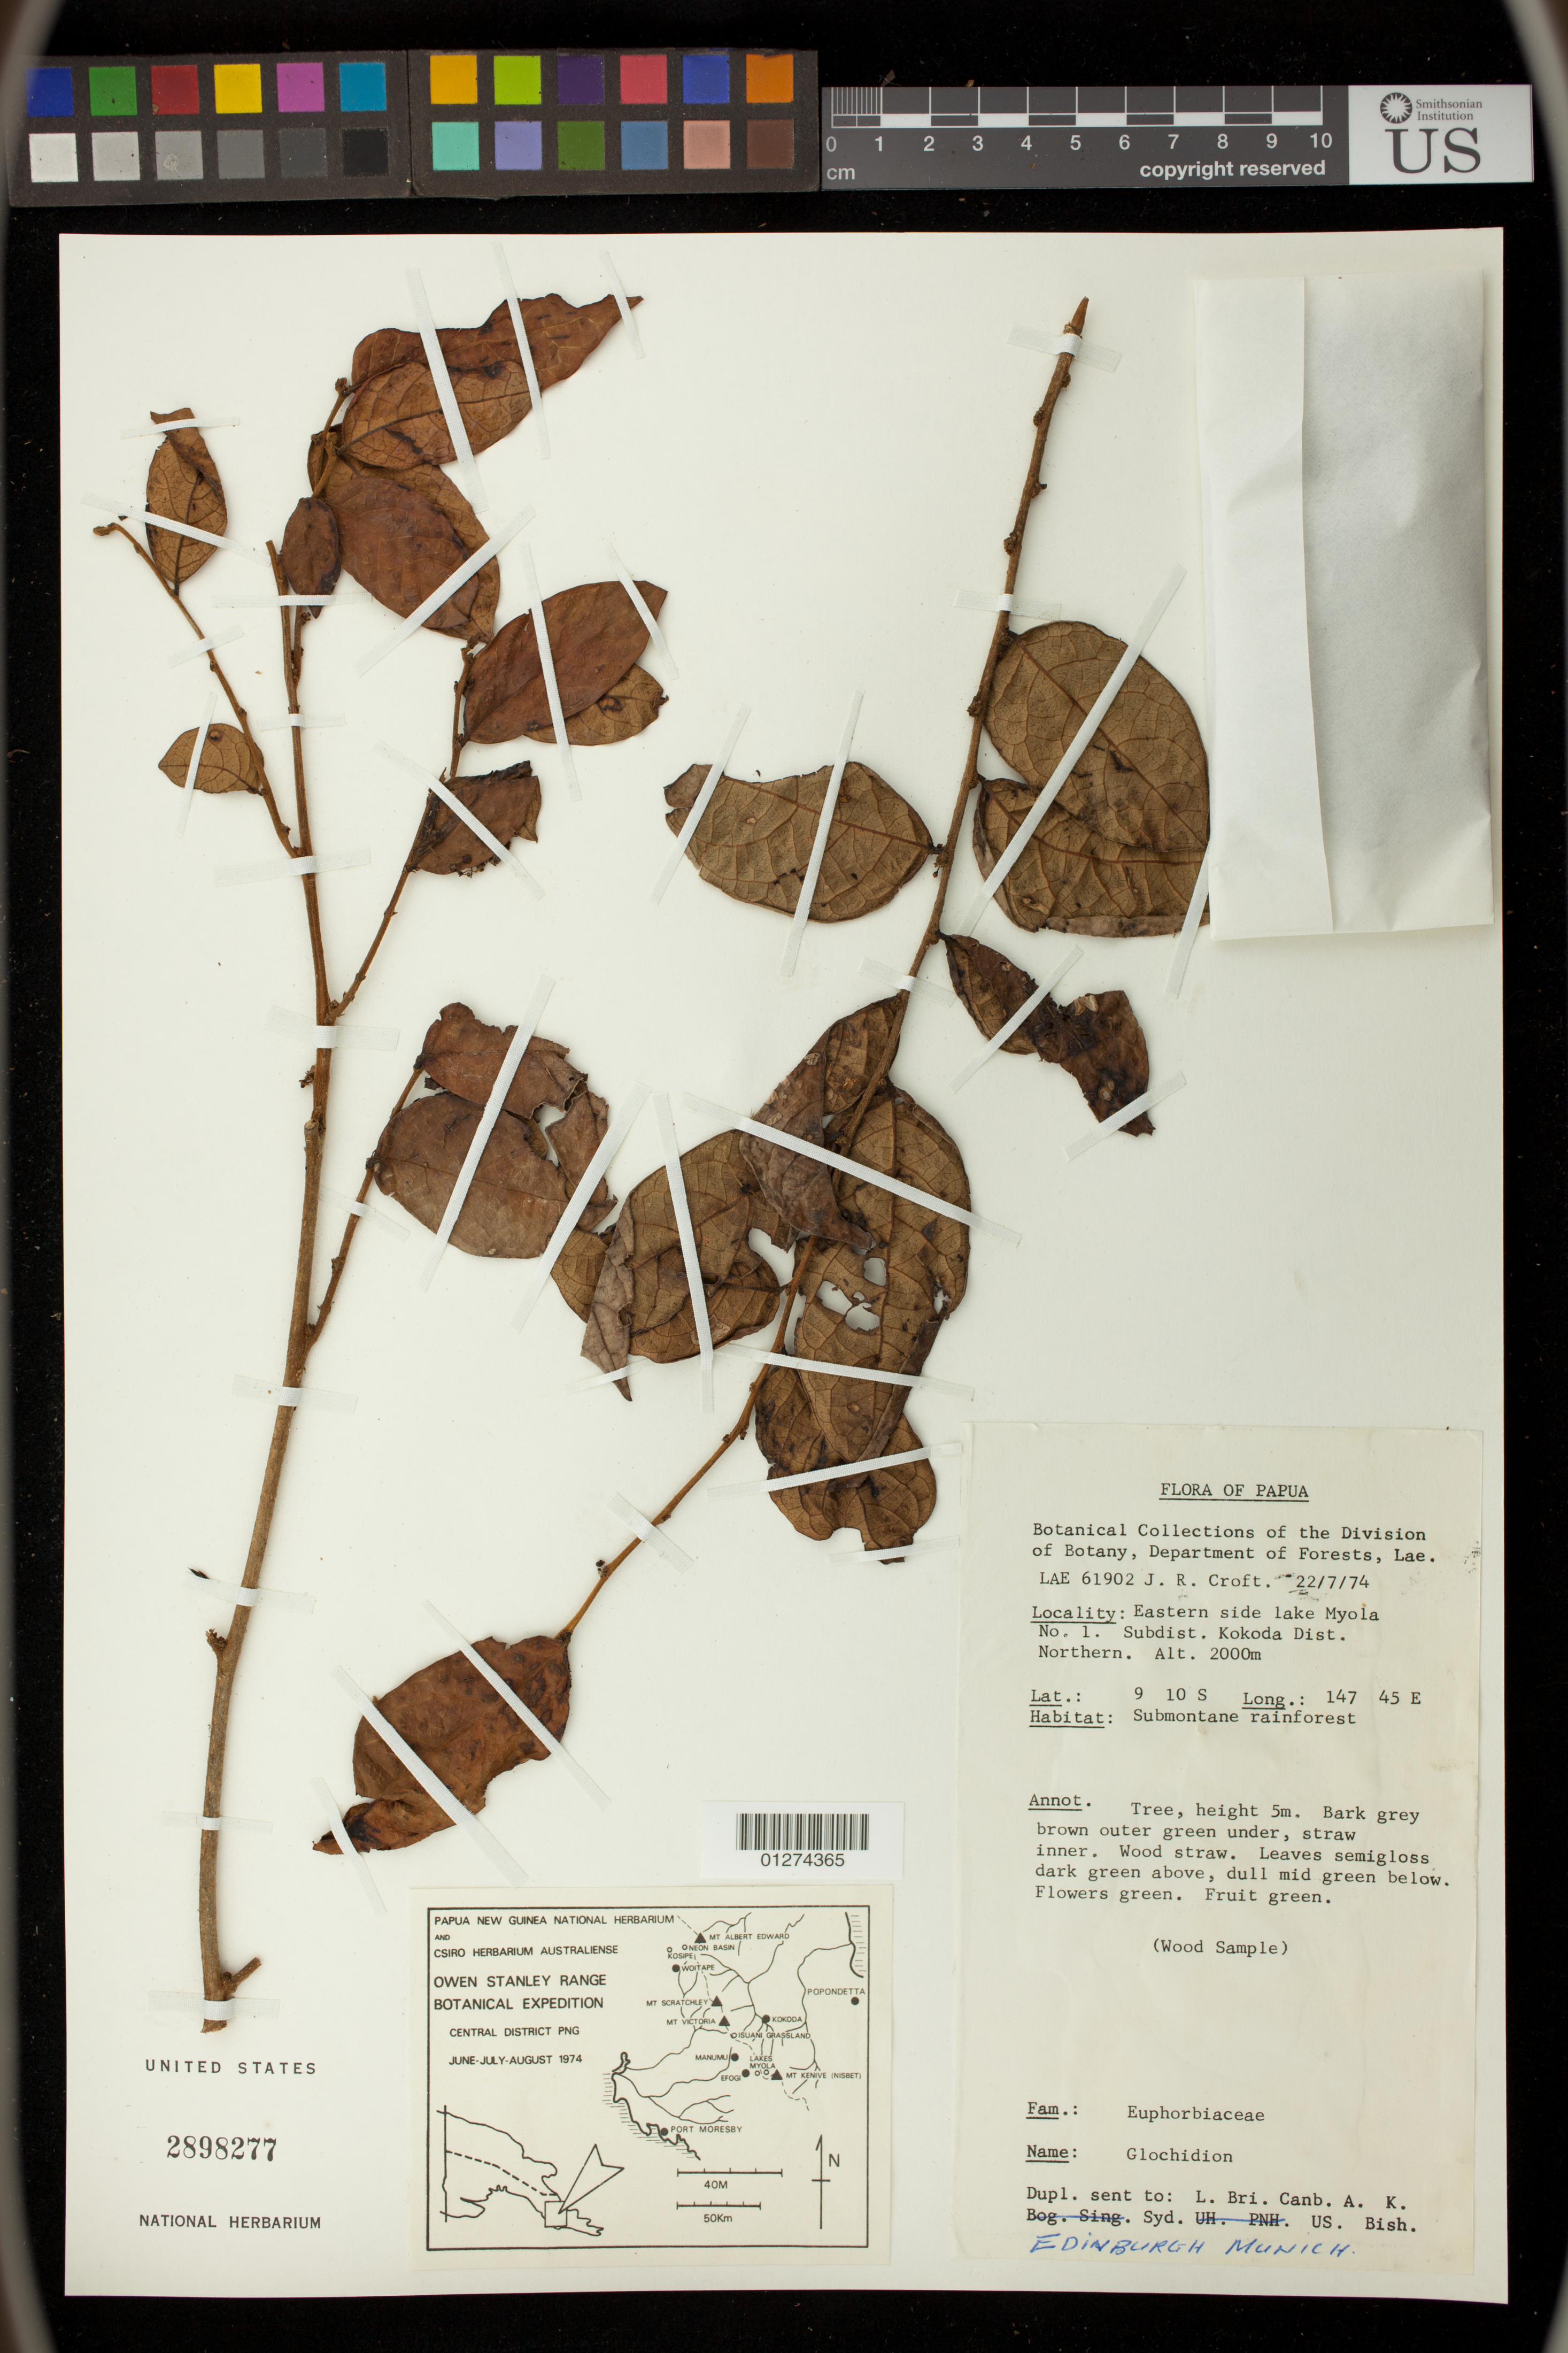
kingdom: Plantae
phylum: Tracheophyta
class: Magnoliopsida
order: Malpighiales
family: Phyllanthaceae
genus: Glochidion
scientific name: Glochidion sp.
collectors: J. R. Croft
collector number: LAE 61902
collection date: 1974-07-22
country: Papua New Guinea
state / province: Northern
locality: Eastern side lake Myola No. 1. Subdist. Kokoda Dist.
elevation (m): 2000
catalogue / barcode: US 2898277